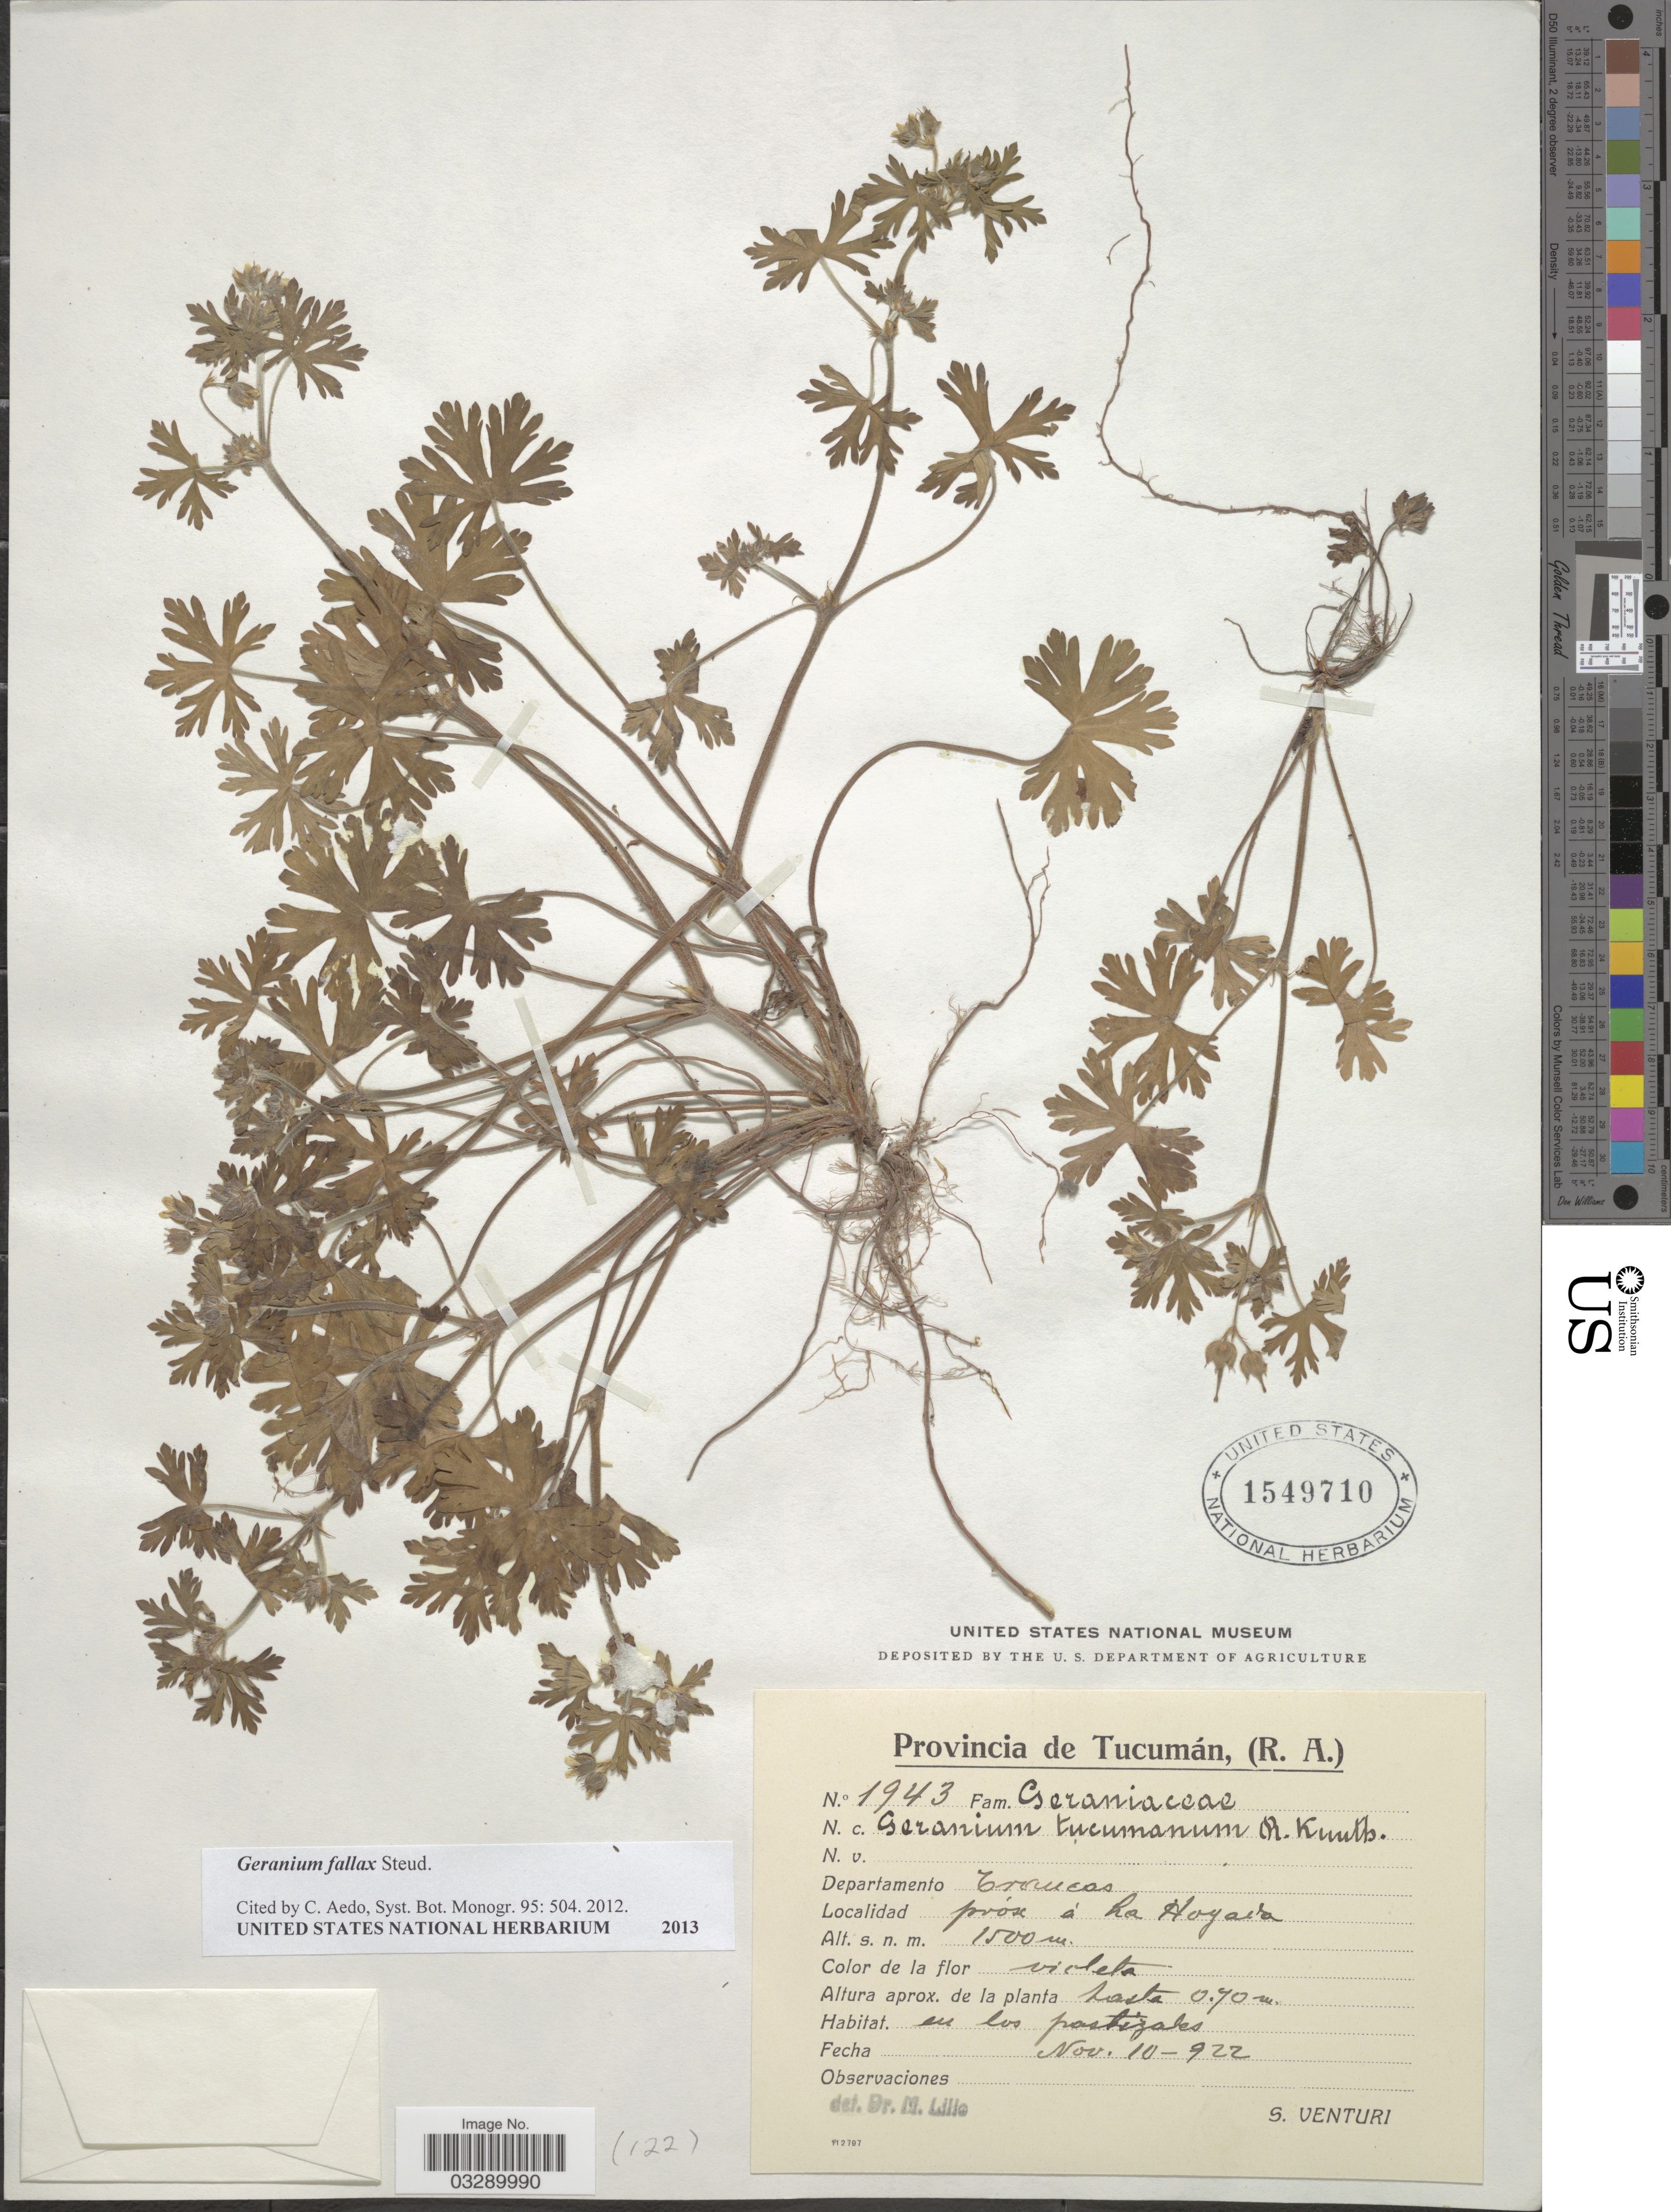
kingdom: Plantae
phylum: Tracheophyta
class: Magnoliopsida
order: Geraniales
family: Geraniaceae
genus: Geranium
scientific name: Geranium fallax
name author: Steud.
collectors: S. Venturi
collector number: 1943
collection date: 1922-11-10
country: Argentina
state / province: Tucuman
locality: Departamento Trancas, próx á La Hoyada.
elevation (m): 1500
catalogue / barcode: US 1549710